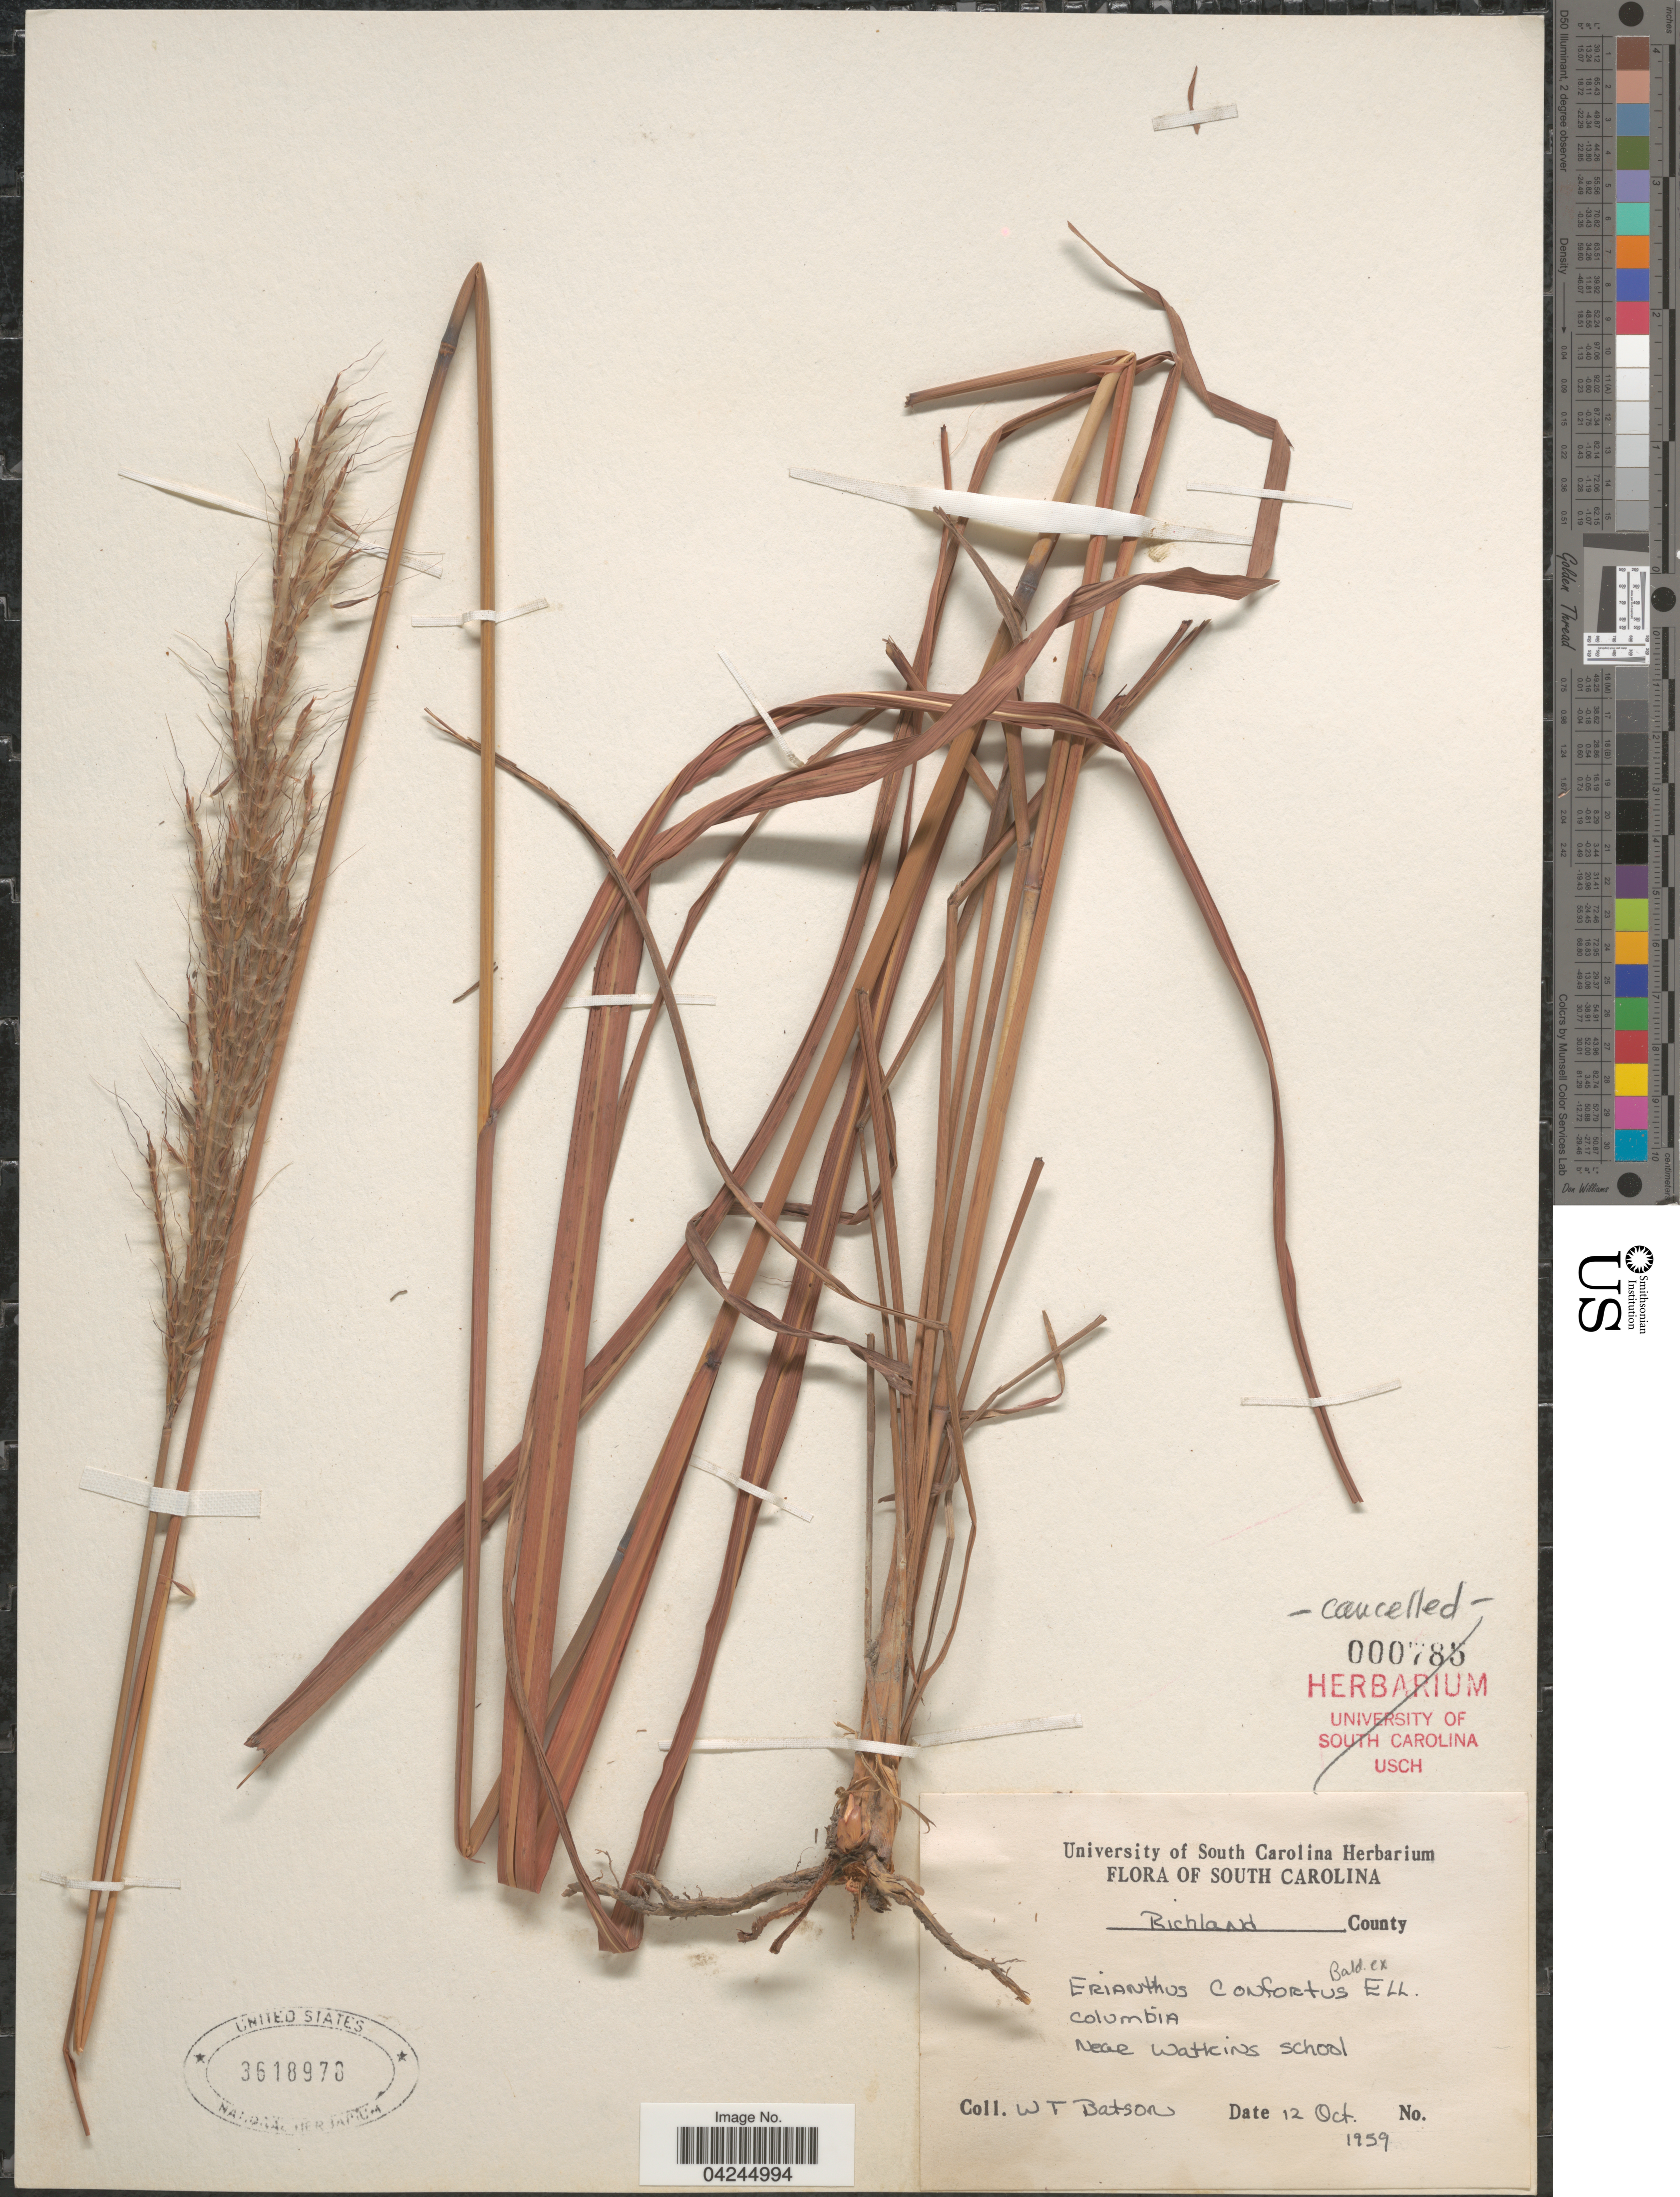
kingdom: Plantae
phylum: Tracheophyta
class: Liliopsida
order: Poales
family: Poaceae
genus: Erianthus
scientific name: Erianthus brevibarbis var. contortus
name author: (Elliott) D.B. Ward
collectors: W. Batson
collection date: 1959-10-12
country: United States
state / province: South Carolina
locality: Richland County. Near Watkins School.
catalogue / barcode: US 3618970